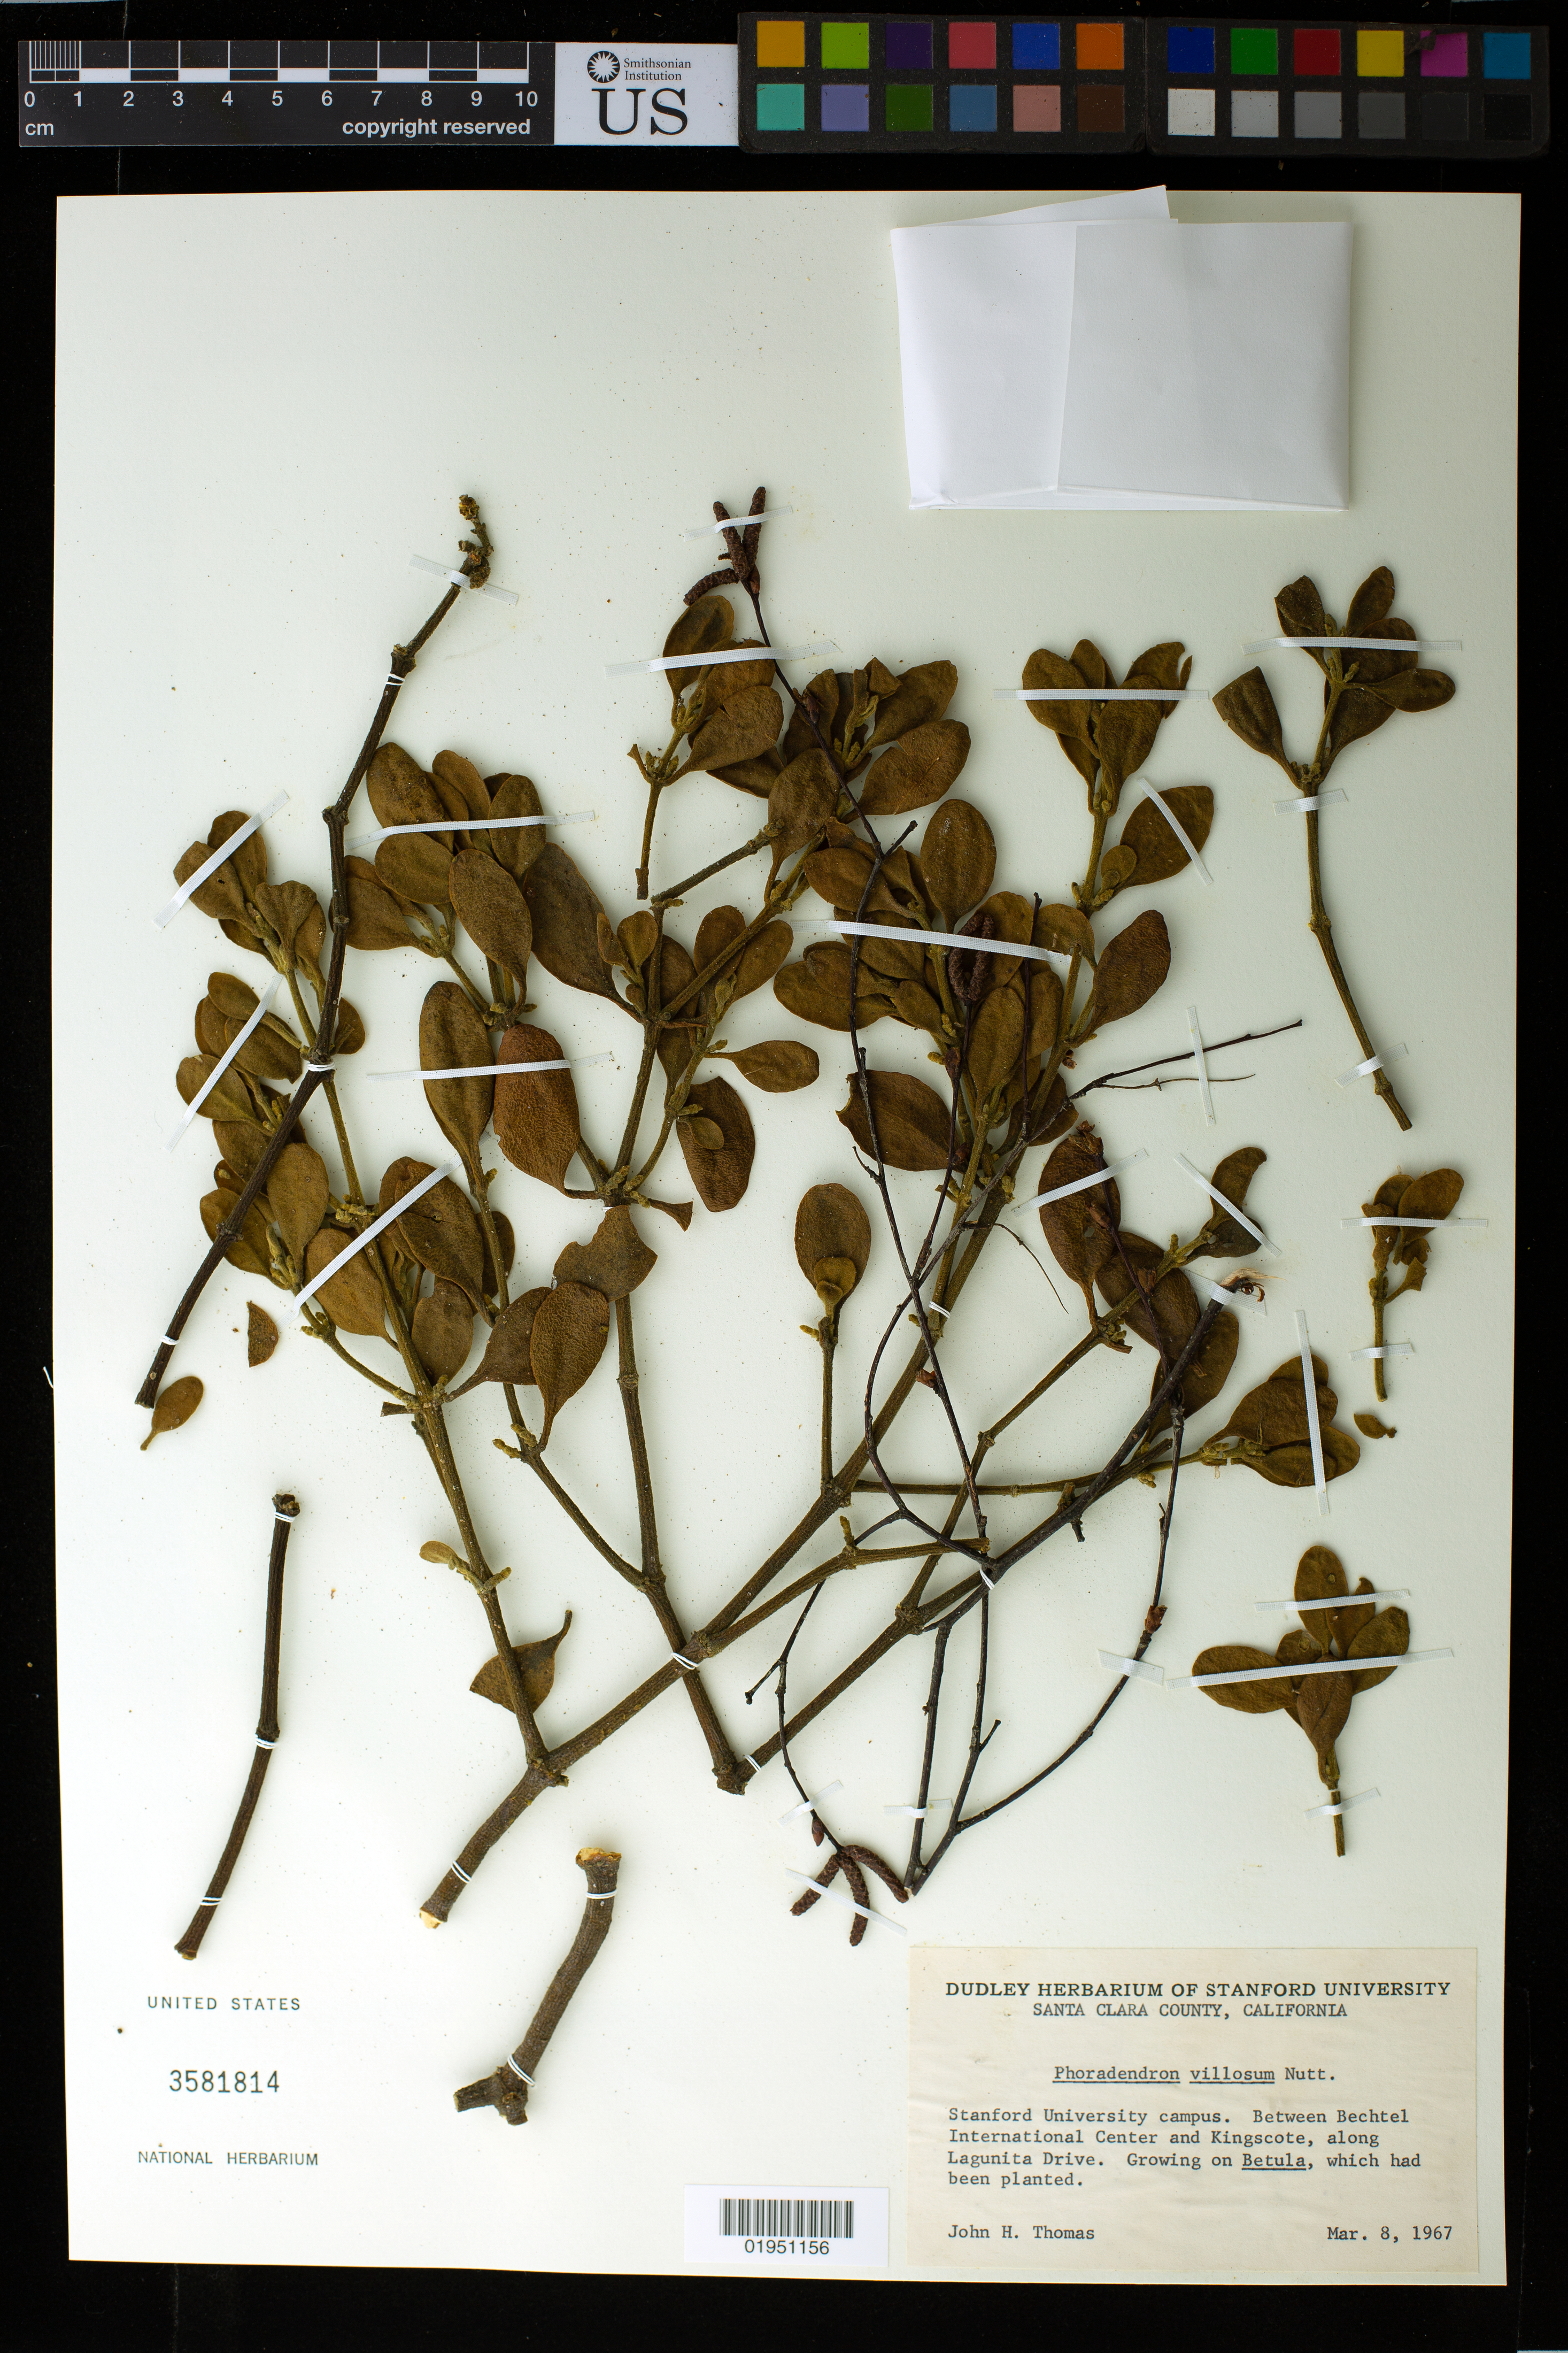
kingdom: Plantae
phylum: Tracheophyta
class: Magnoliopsida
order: Santalales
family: Viscaceae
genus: Phoradendron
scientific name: Phoradendron villosum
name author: (Nutt.) Nutt. ex Engelm.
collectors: J. H. Thomas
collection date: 1967-03-08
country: United States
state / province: California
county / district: Santa Clara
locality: Stanford University campus. Between Bechtel International Center and Kingscote, along Lagunita Drive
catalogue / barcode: US 3581814